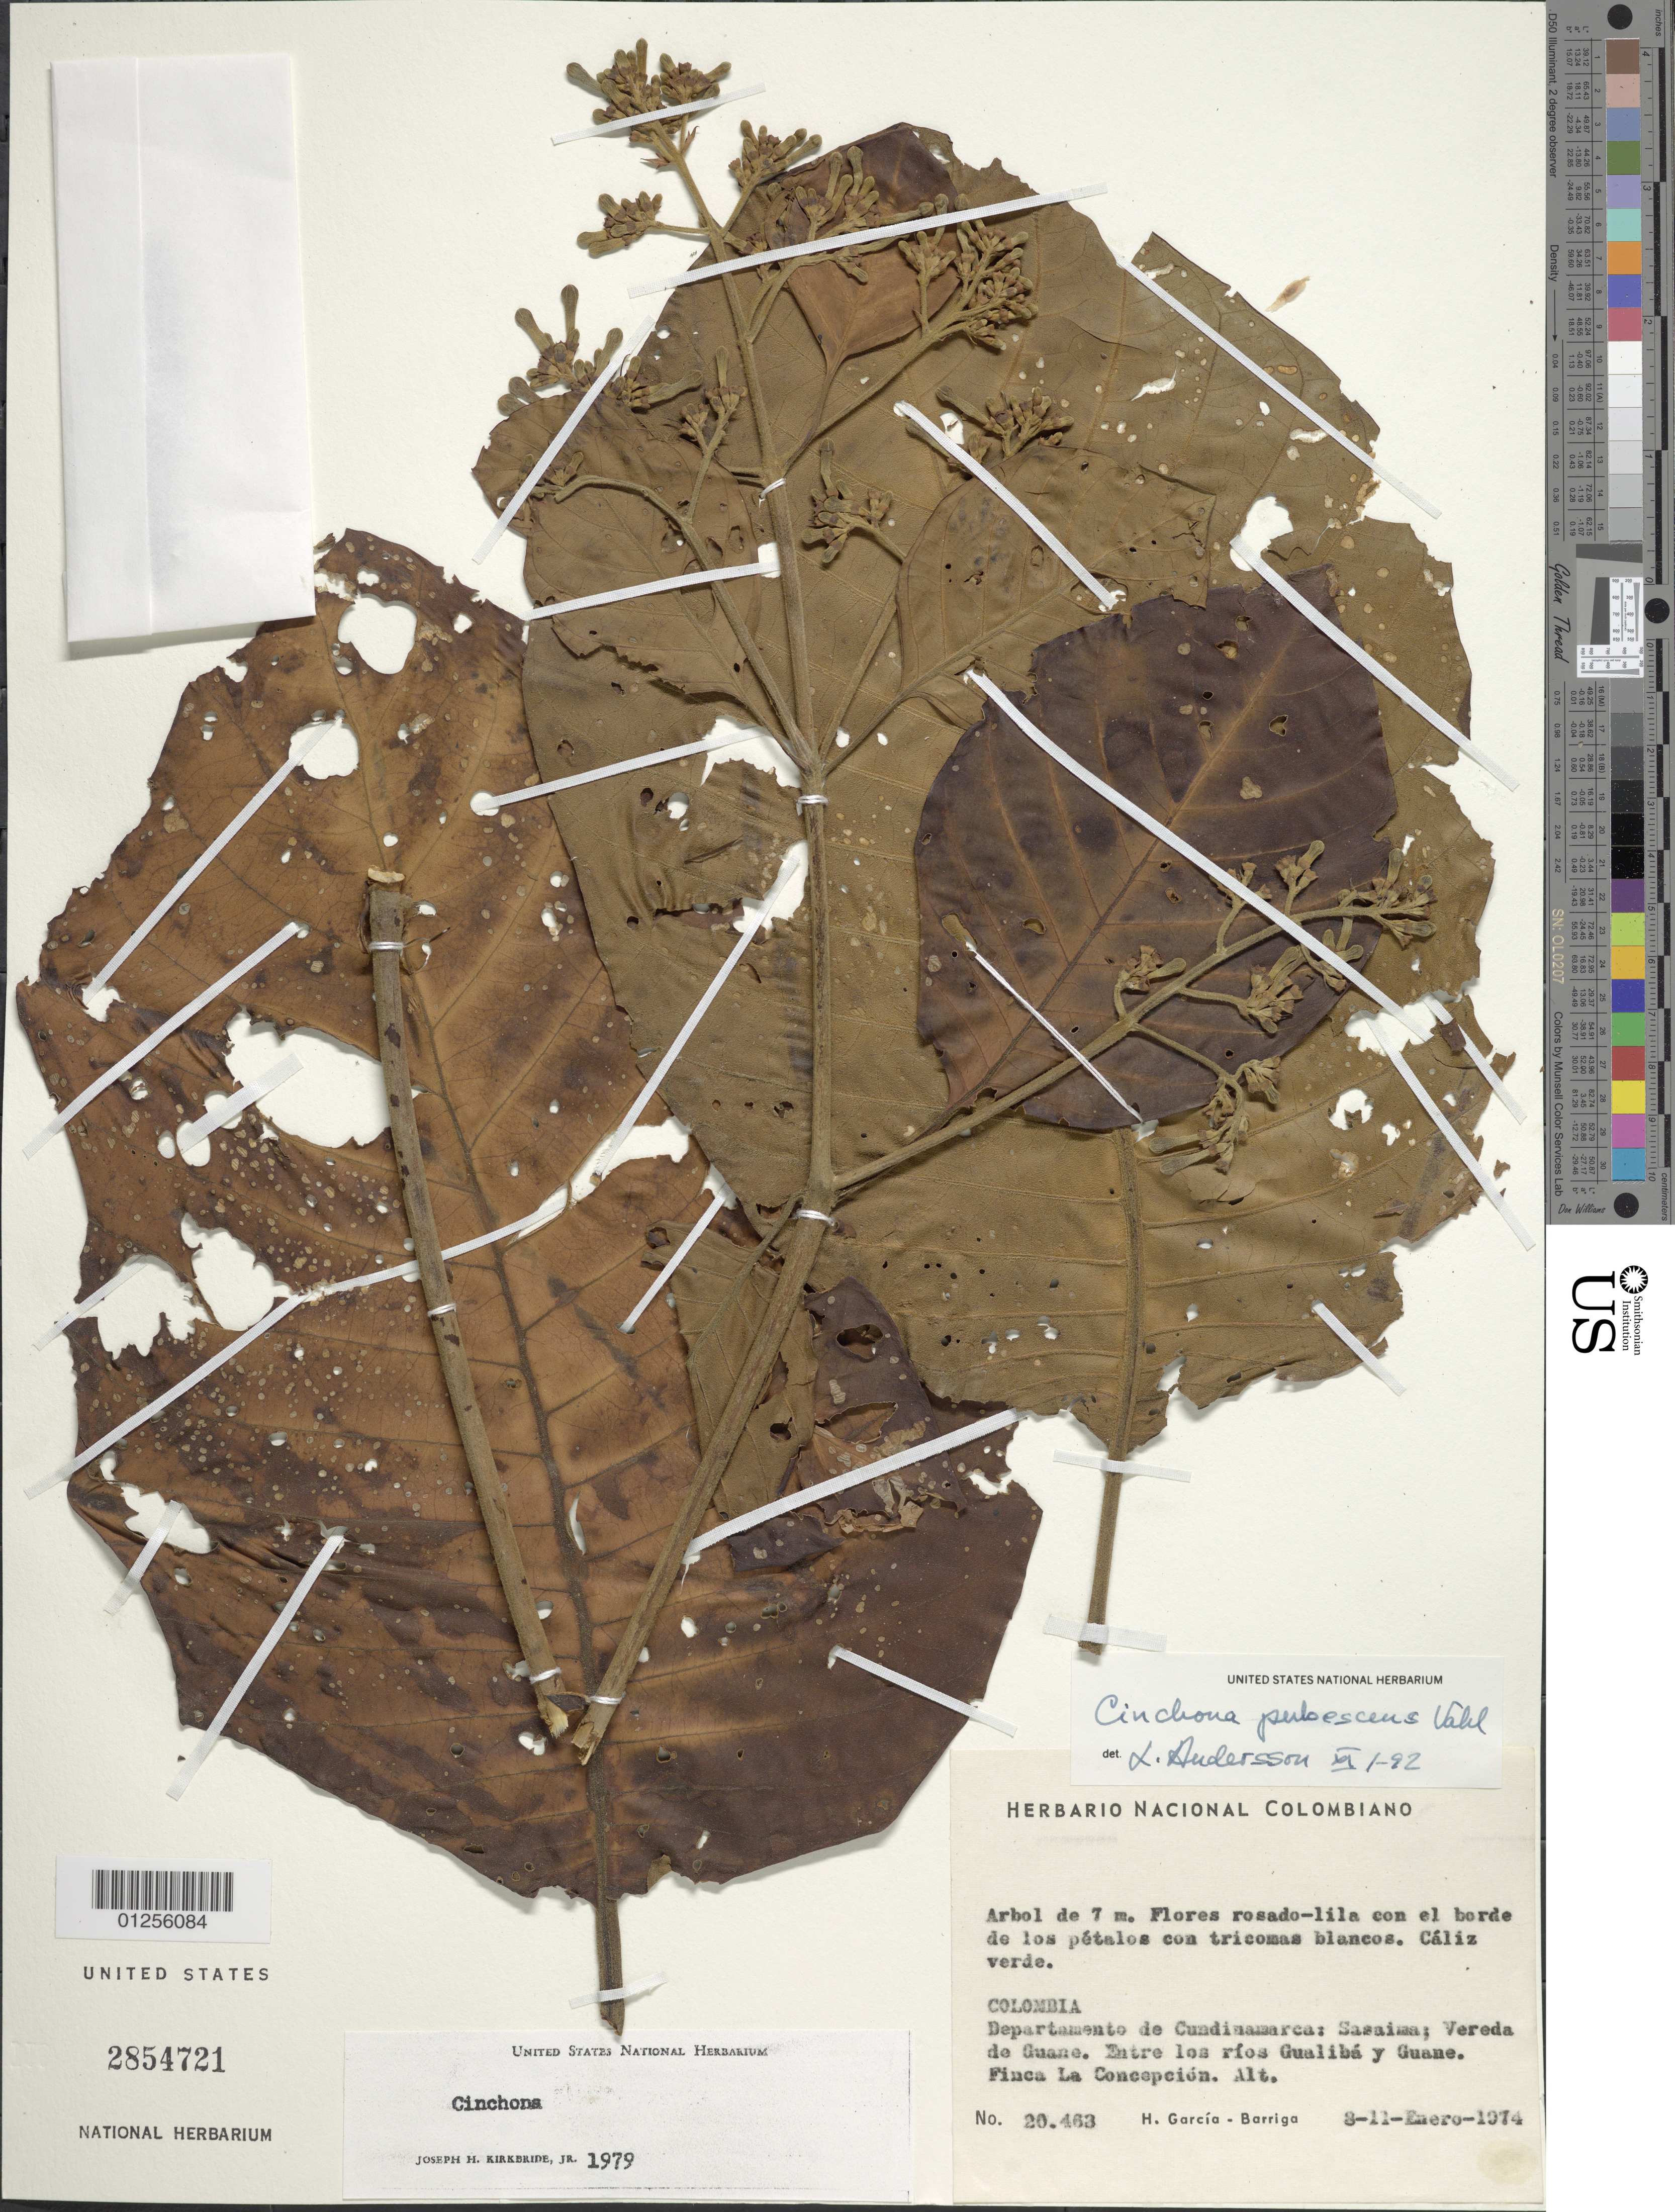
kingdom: Plantae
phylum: Tracheophyta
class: Magnoliopsida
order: Gentianales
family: Rubiaceae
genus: Cinchona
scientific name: Cinchona pubescens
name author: Vahl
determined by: Andersson, [Bengt] Lennart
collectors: H. García Barriga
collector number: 20463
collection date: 1974-01-08/1974-01-11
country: Colombia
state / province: Cundinamarca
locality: Departamento de Cundinamarca: Sasaima; Vereda de Guane. Entre los ríos Gualibíá y Guane. Finca La Concepción.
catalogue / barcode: US 2854721